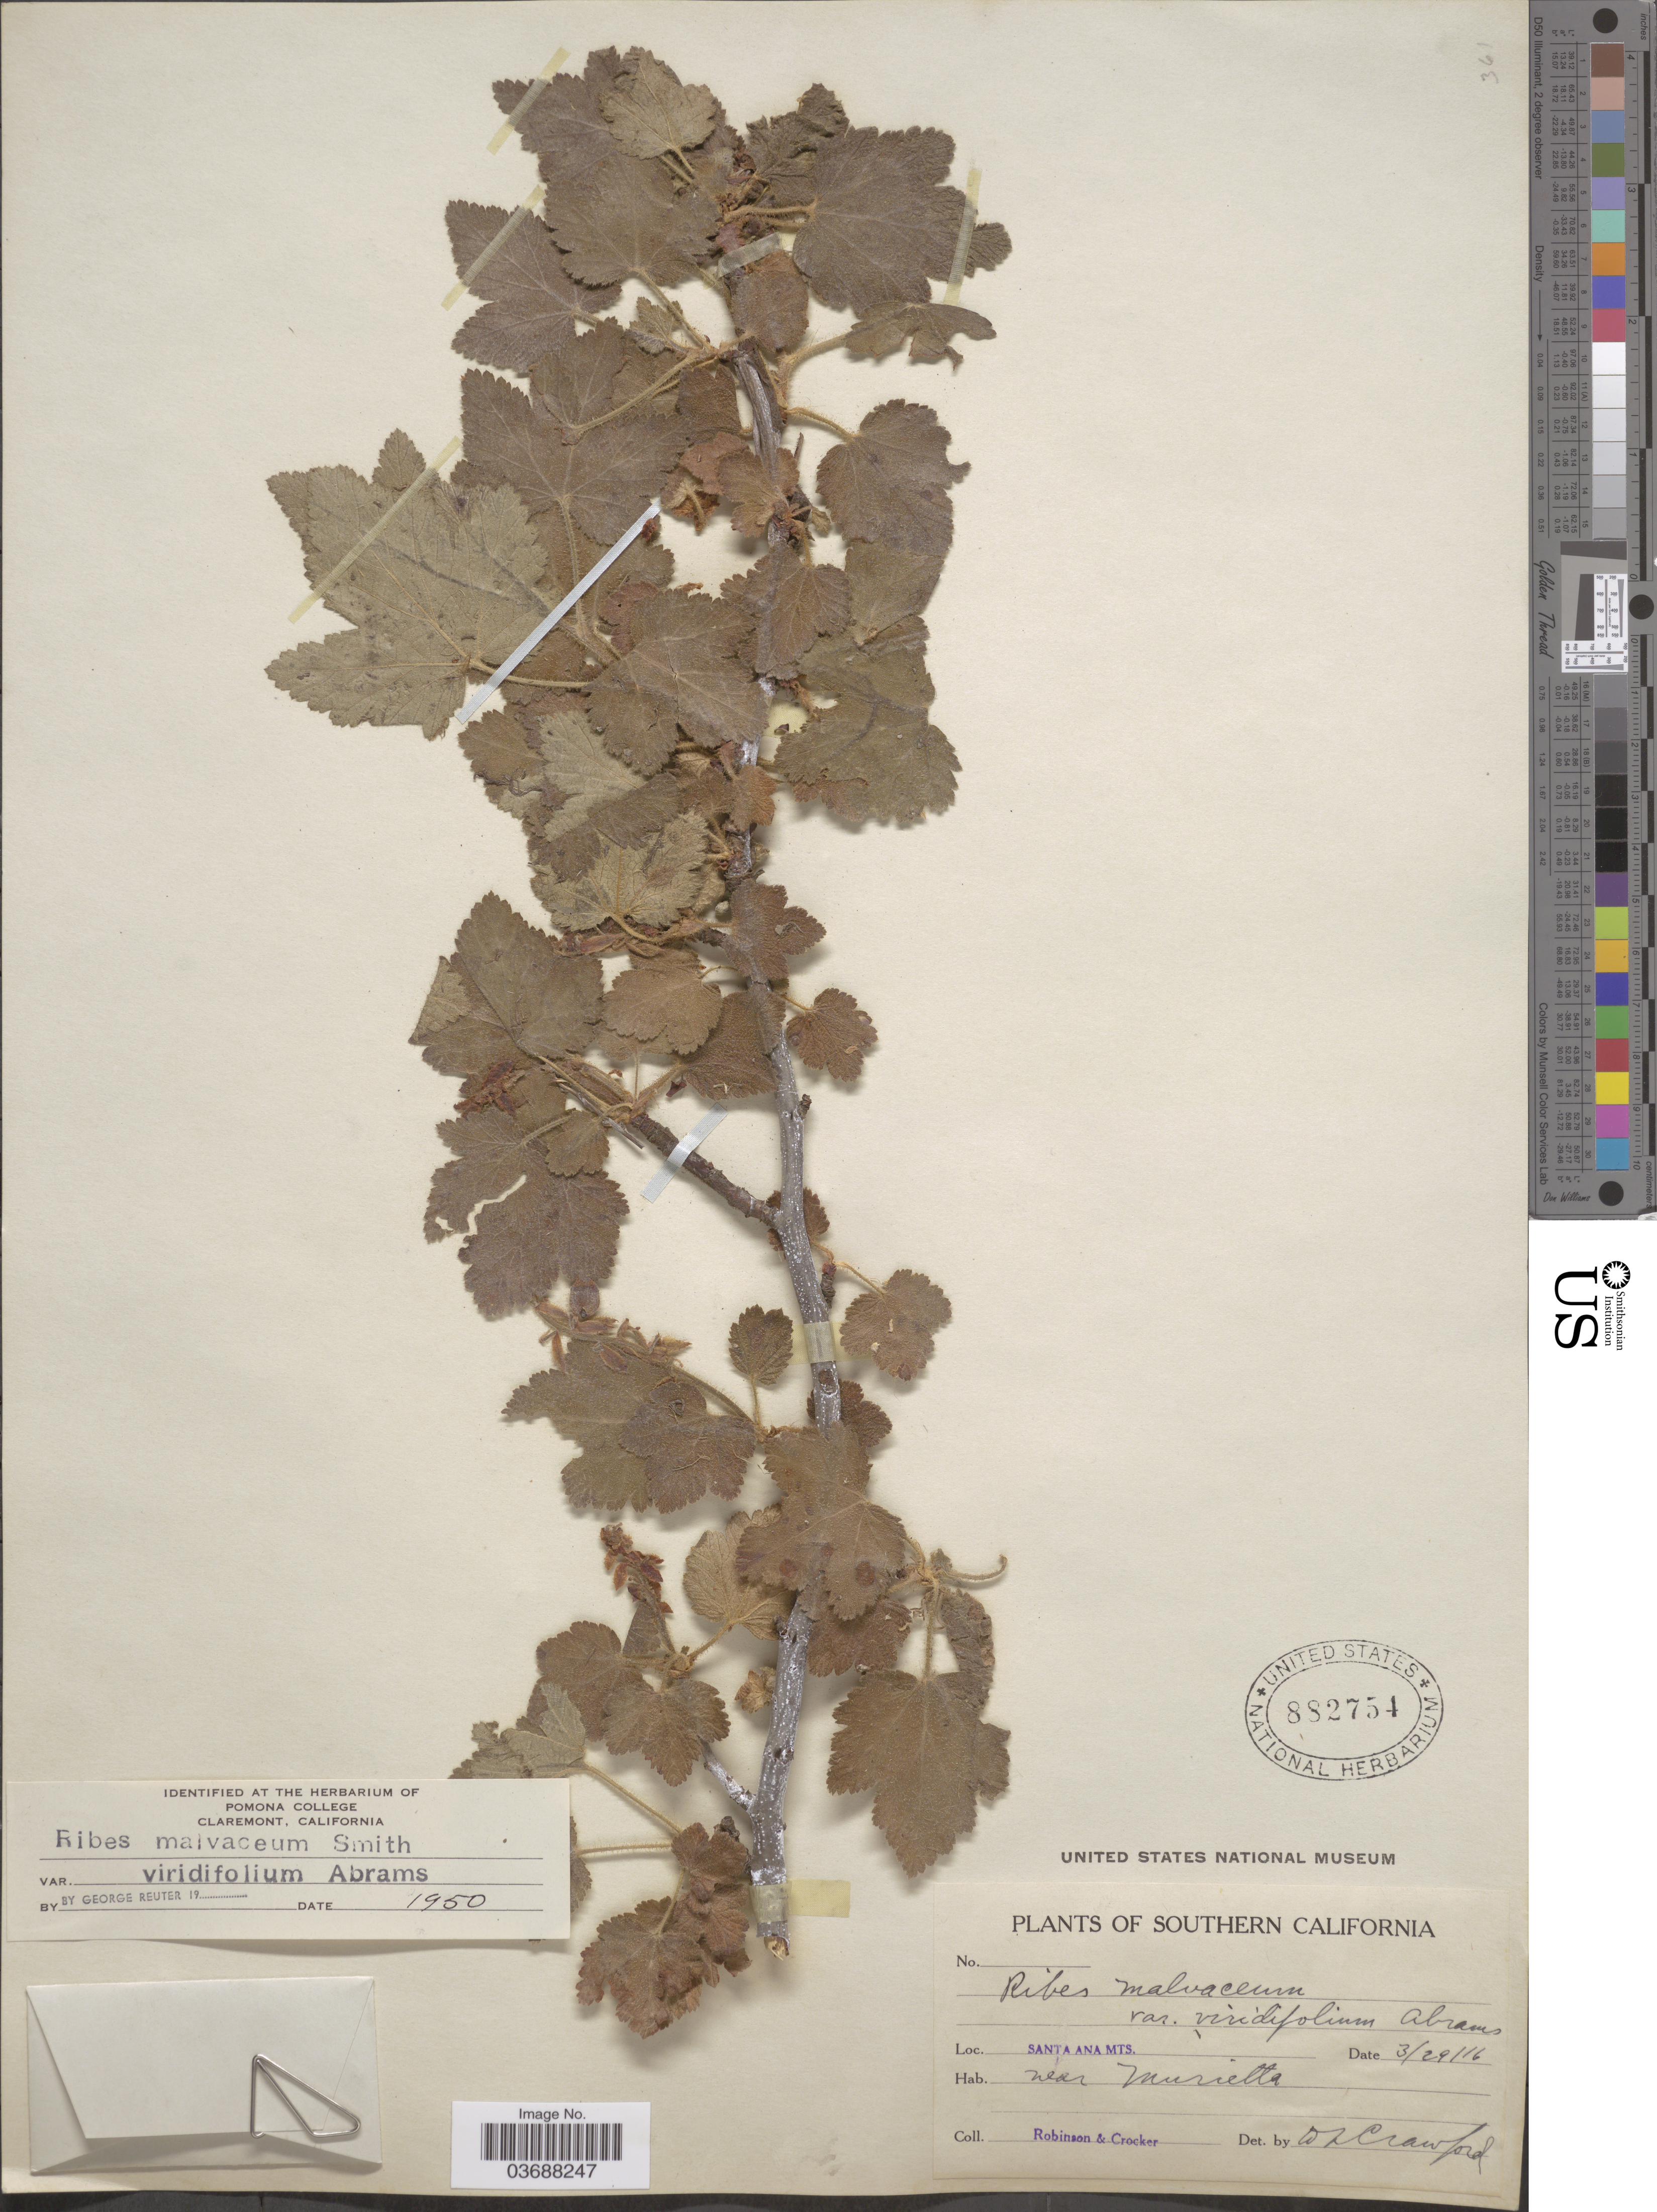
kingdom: Plantae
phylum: Tracheophyta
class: Magnoliopsida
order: Saxifragales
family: Grossulariaceae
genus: Ribes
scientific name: Ribes malvaceum var. viridifolium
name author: Abrams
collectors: -- Robinson & -. Crocker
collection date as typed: Transcribed d/m/y: 29/3/16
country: United States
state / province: California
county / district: Los Angeles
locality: Southern California. Santa Ana Mts. Near Murietta.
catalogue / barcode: US 882754